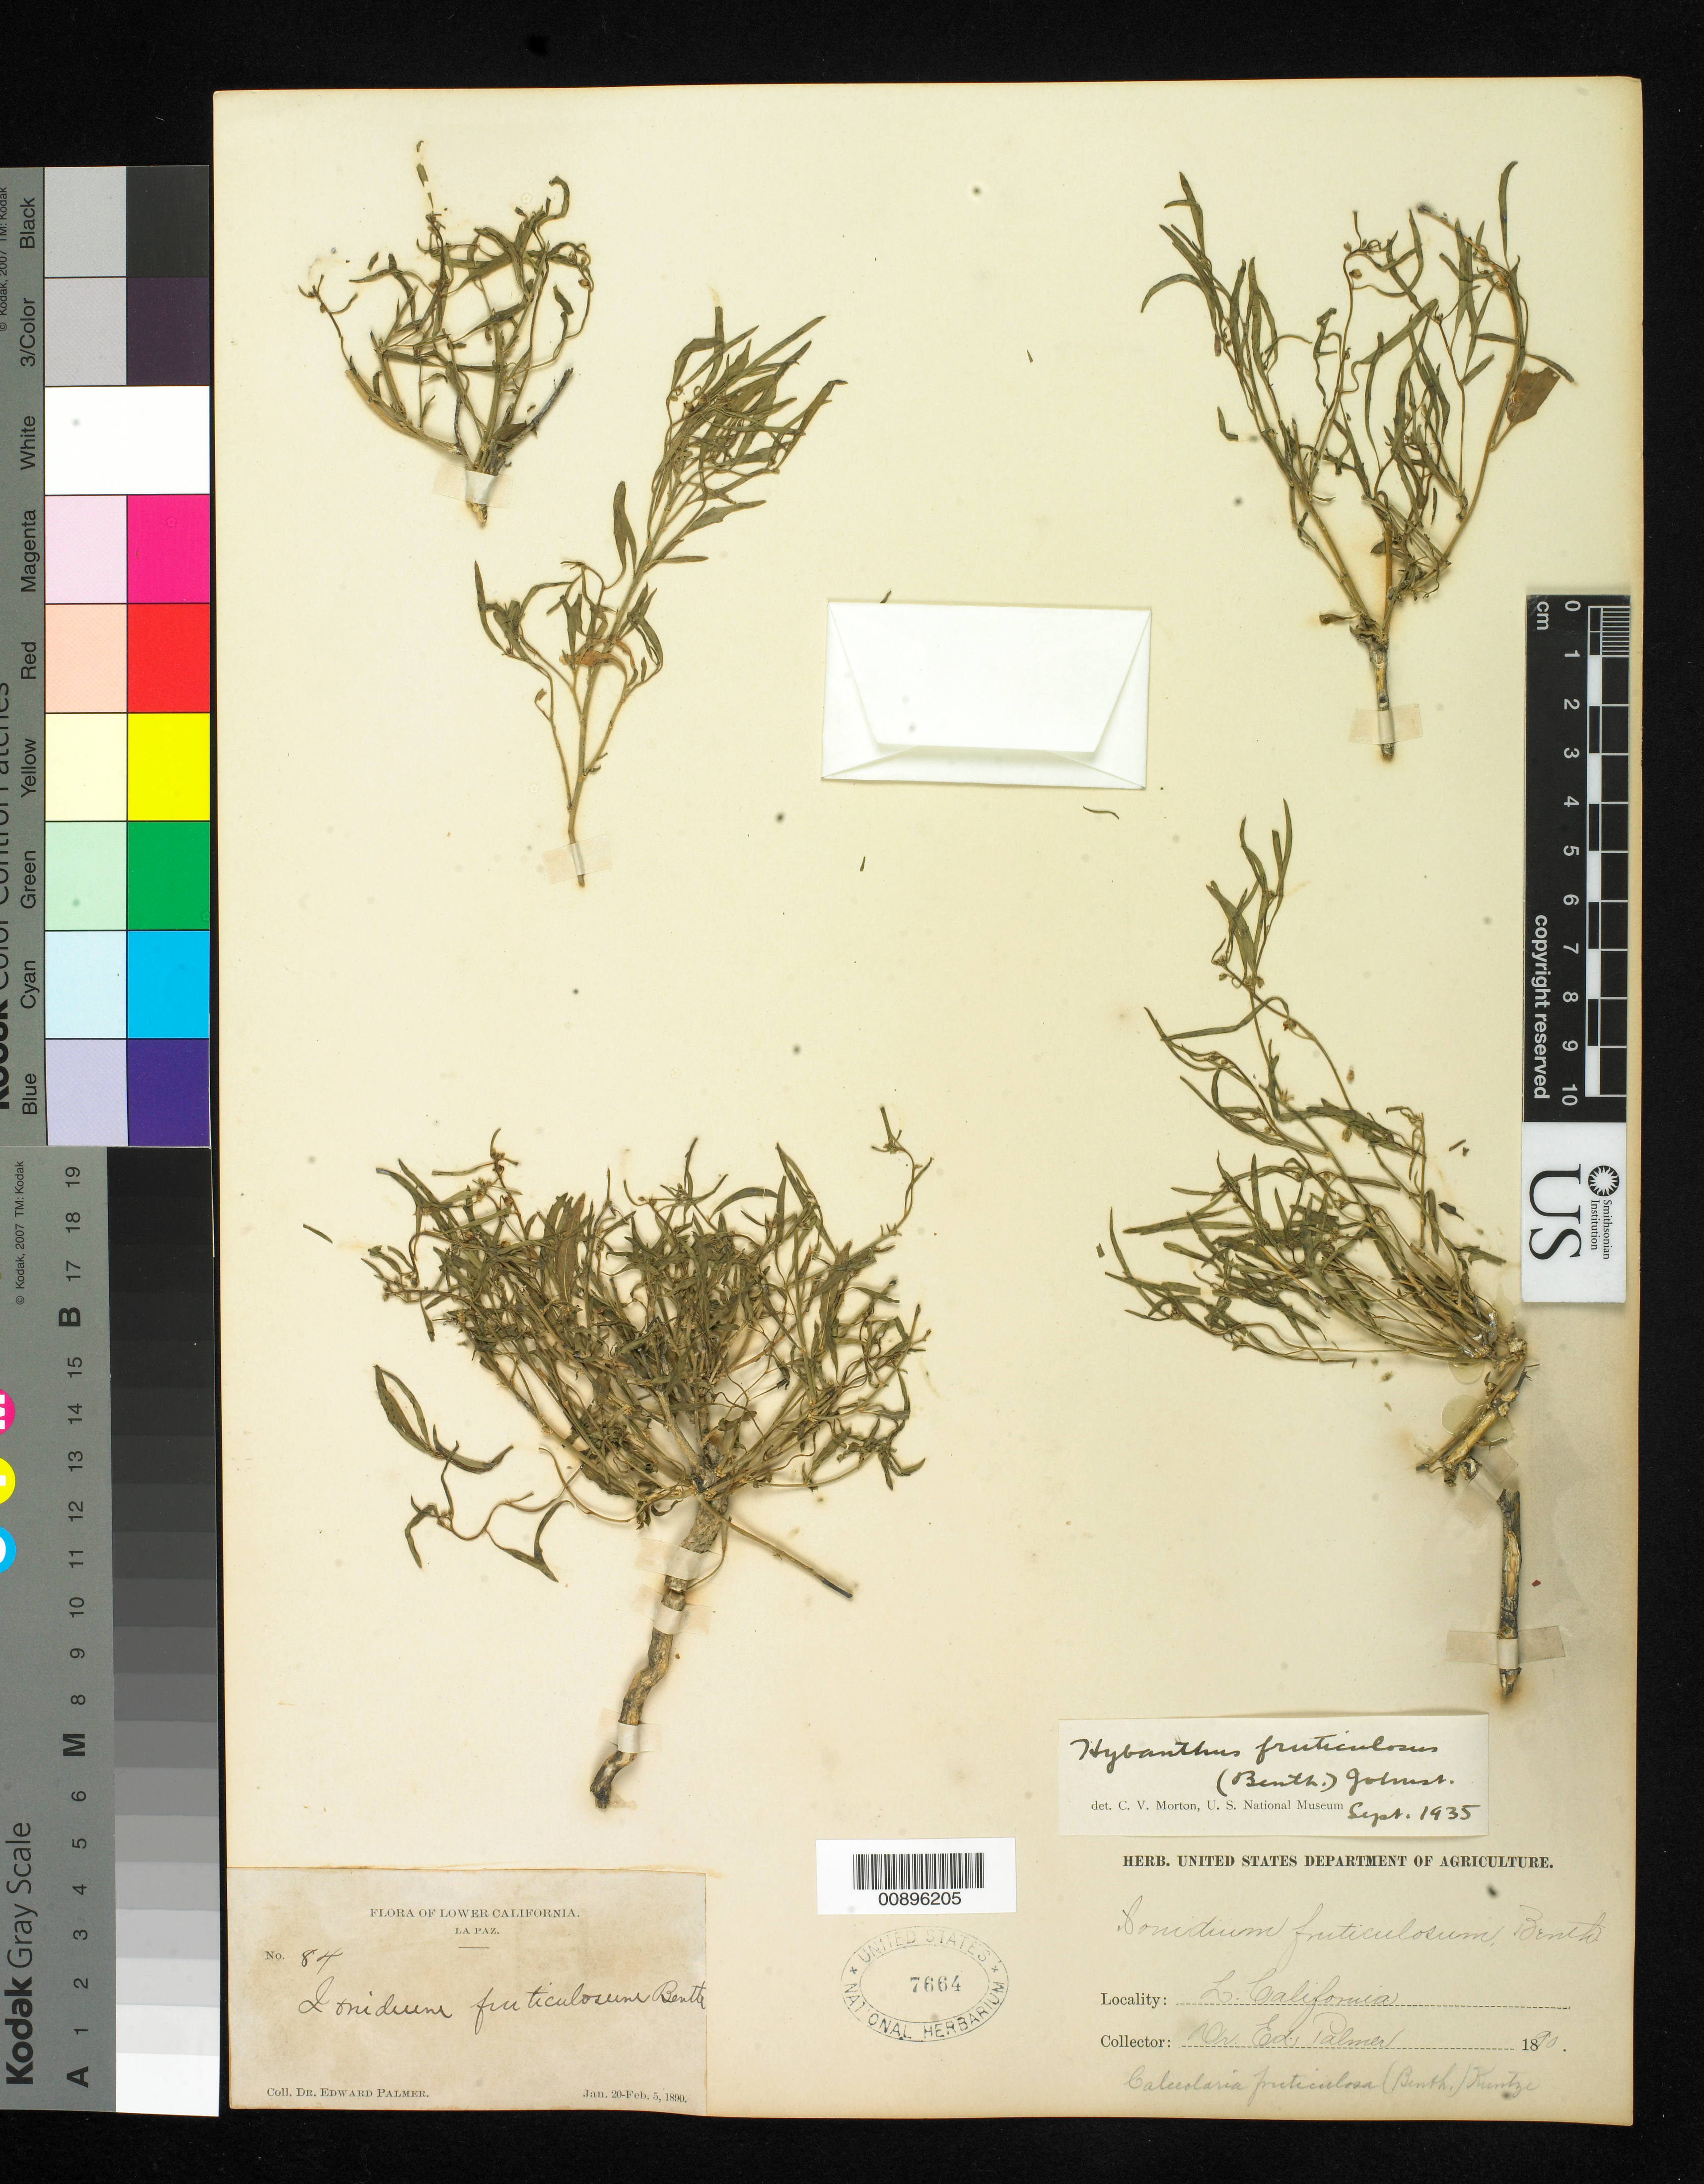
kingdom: Plantae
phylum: Tracheophyta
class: Magnoliopsida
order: Malpighiales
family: Violaceae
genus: Hybanthus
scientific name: Hybanthus fruticulosus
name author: (Benth.) I.M. Johnst.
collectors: E. Palmer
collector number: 84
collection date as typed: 20 Jan 1890 to 05 Feb 1890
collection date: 1890-01-20/1890-02-05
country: Mexico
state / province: Baja California Sur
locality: La Paz, Baja California Sur.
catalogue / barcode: US 7664